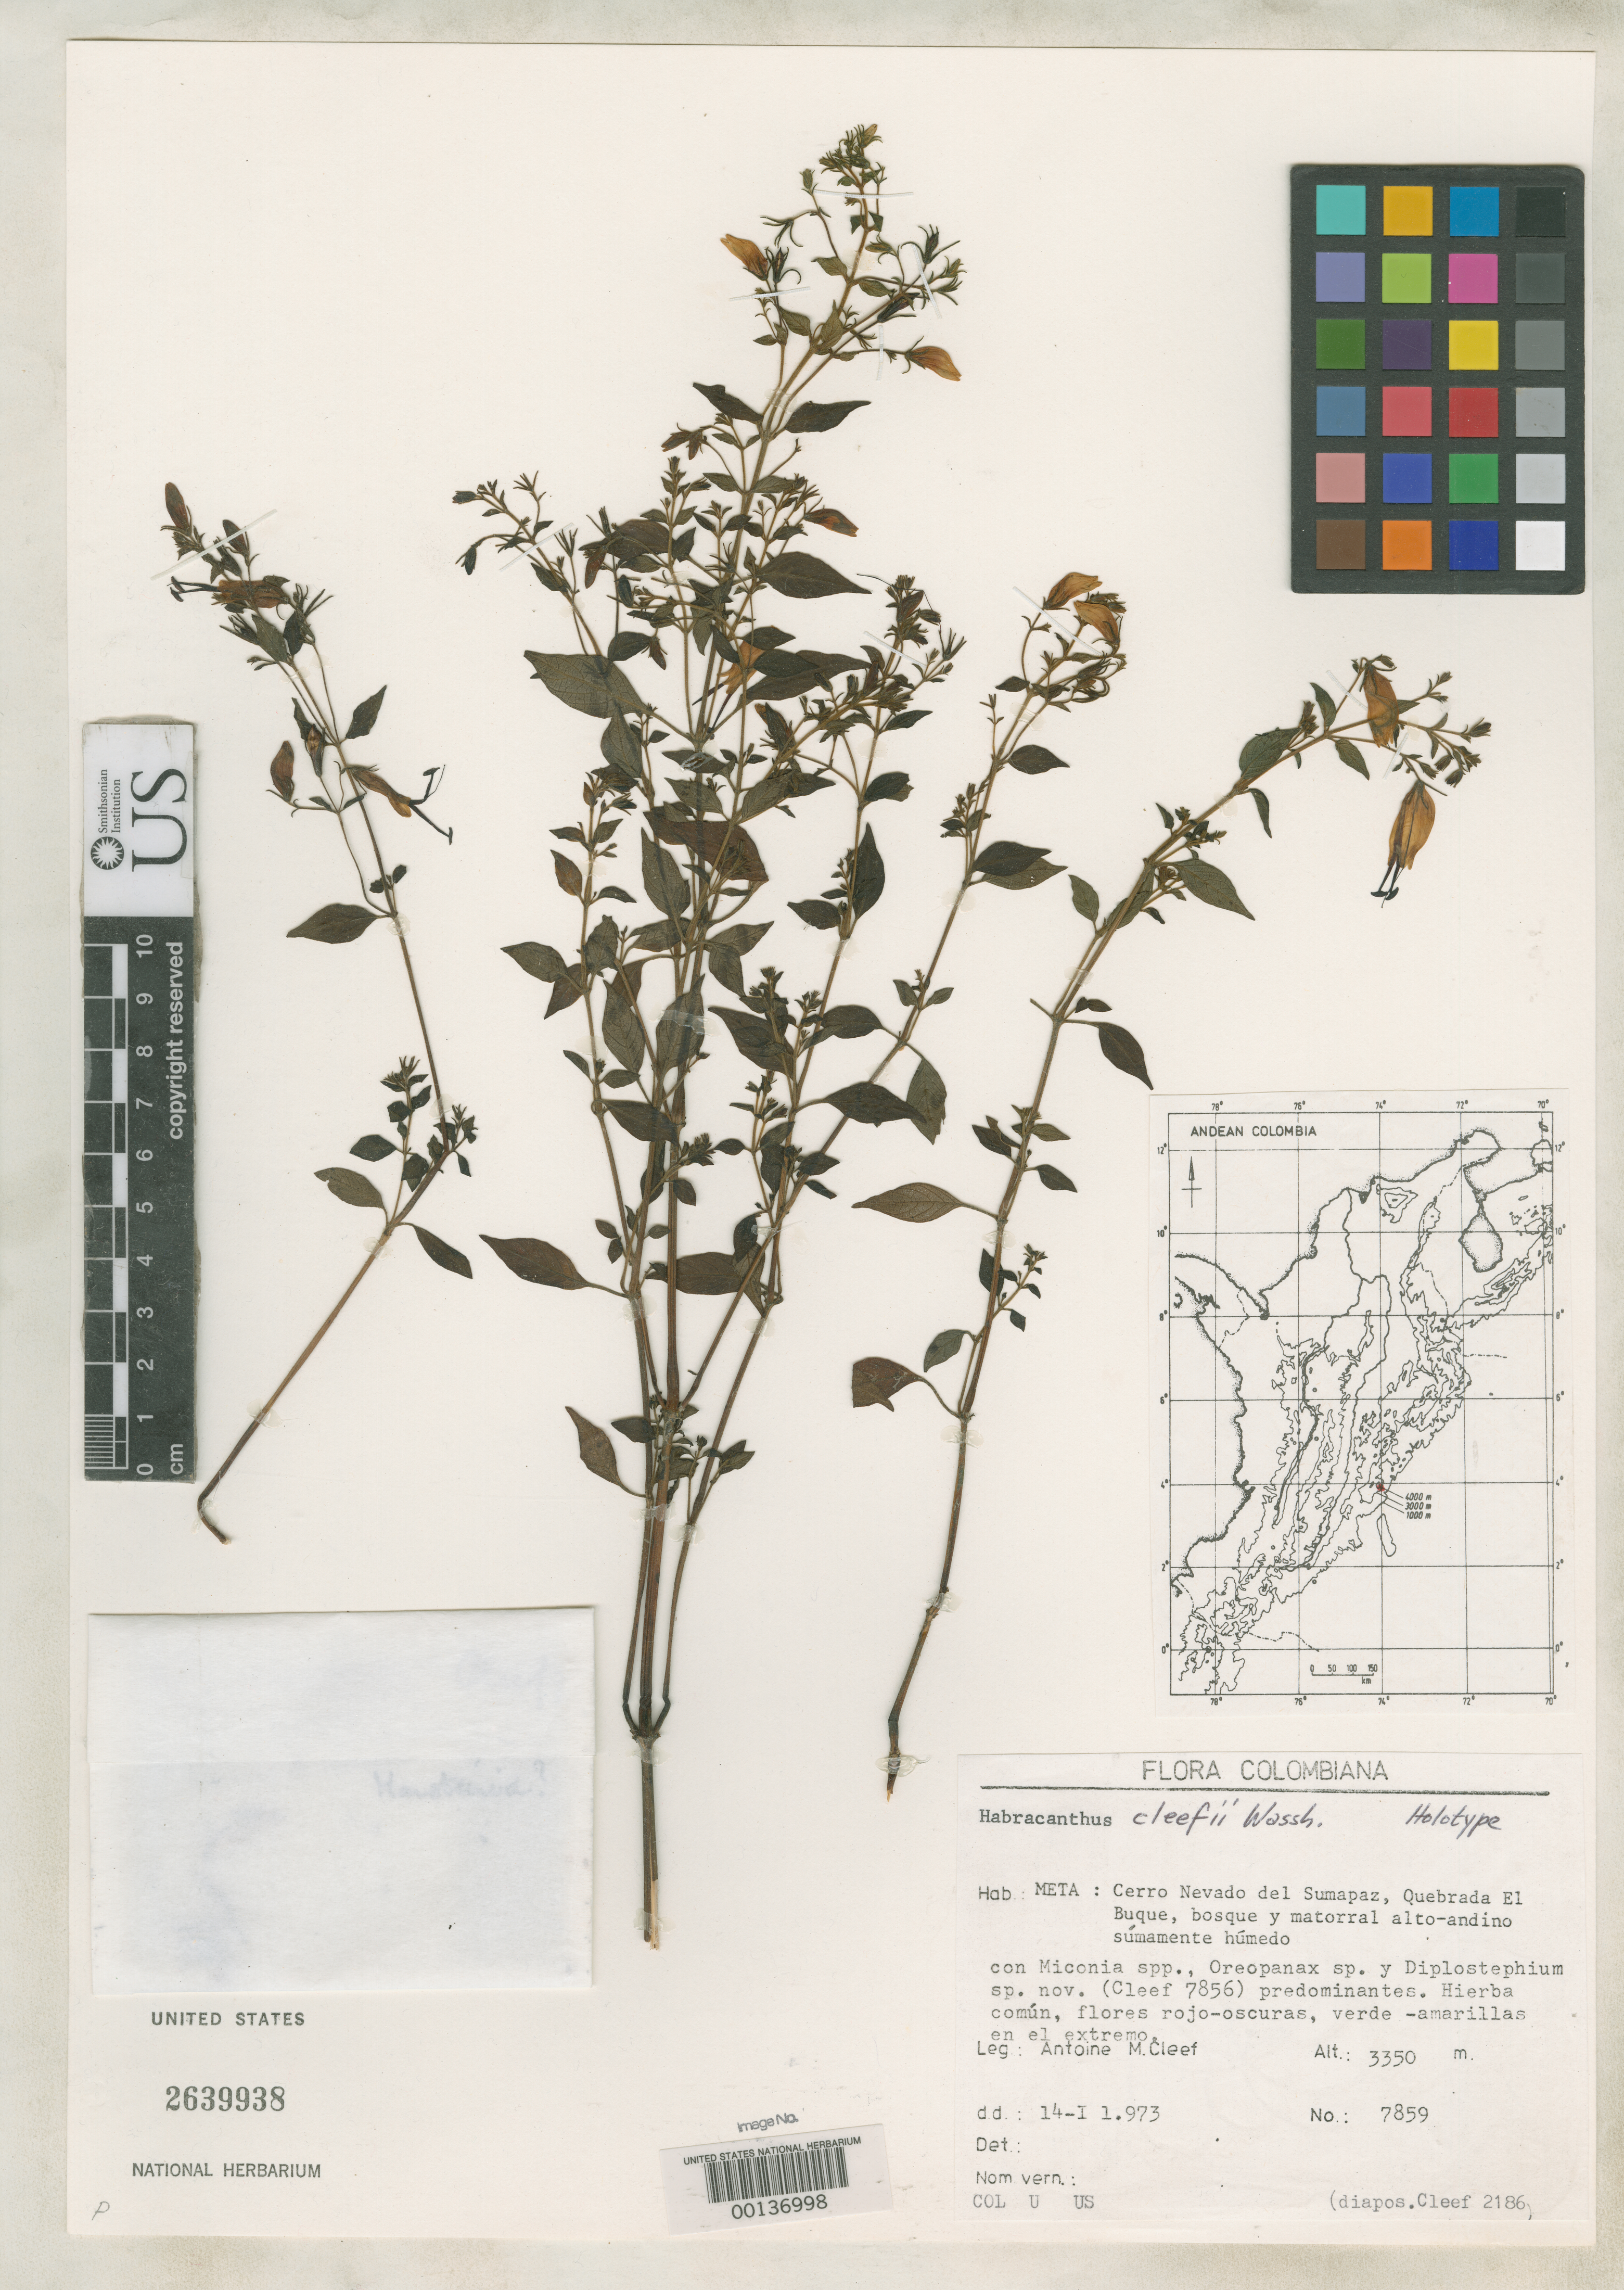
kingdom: Plantae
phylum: Tracheophyta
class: Magnoliopsida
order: Lamiales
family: Acanthaceae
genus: Habracanthus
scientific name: Habracanthus cleefii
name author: Wassh.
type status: Holotype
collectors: D. C. Wasshausen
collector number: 7859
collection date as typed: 14 Jan 1973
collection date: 1973-01-14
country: Colombia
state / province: Meta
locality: Cerro Nevada del Sumapaz, Quebrada El Buque.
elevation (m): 3350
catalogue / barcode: US 2639938